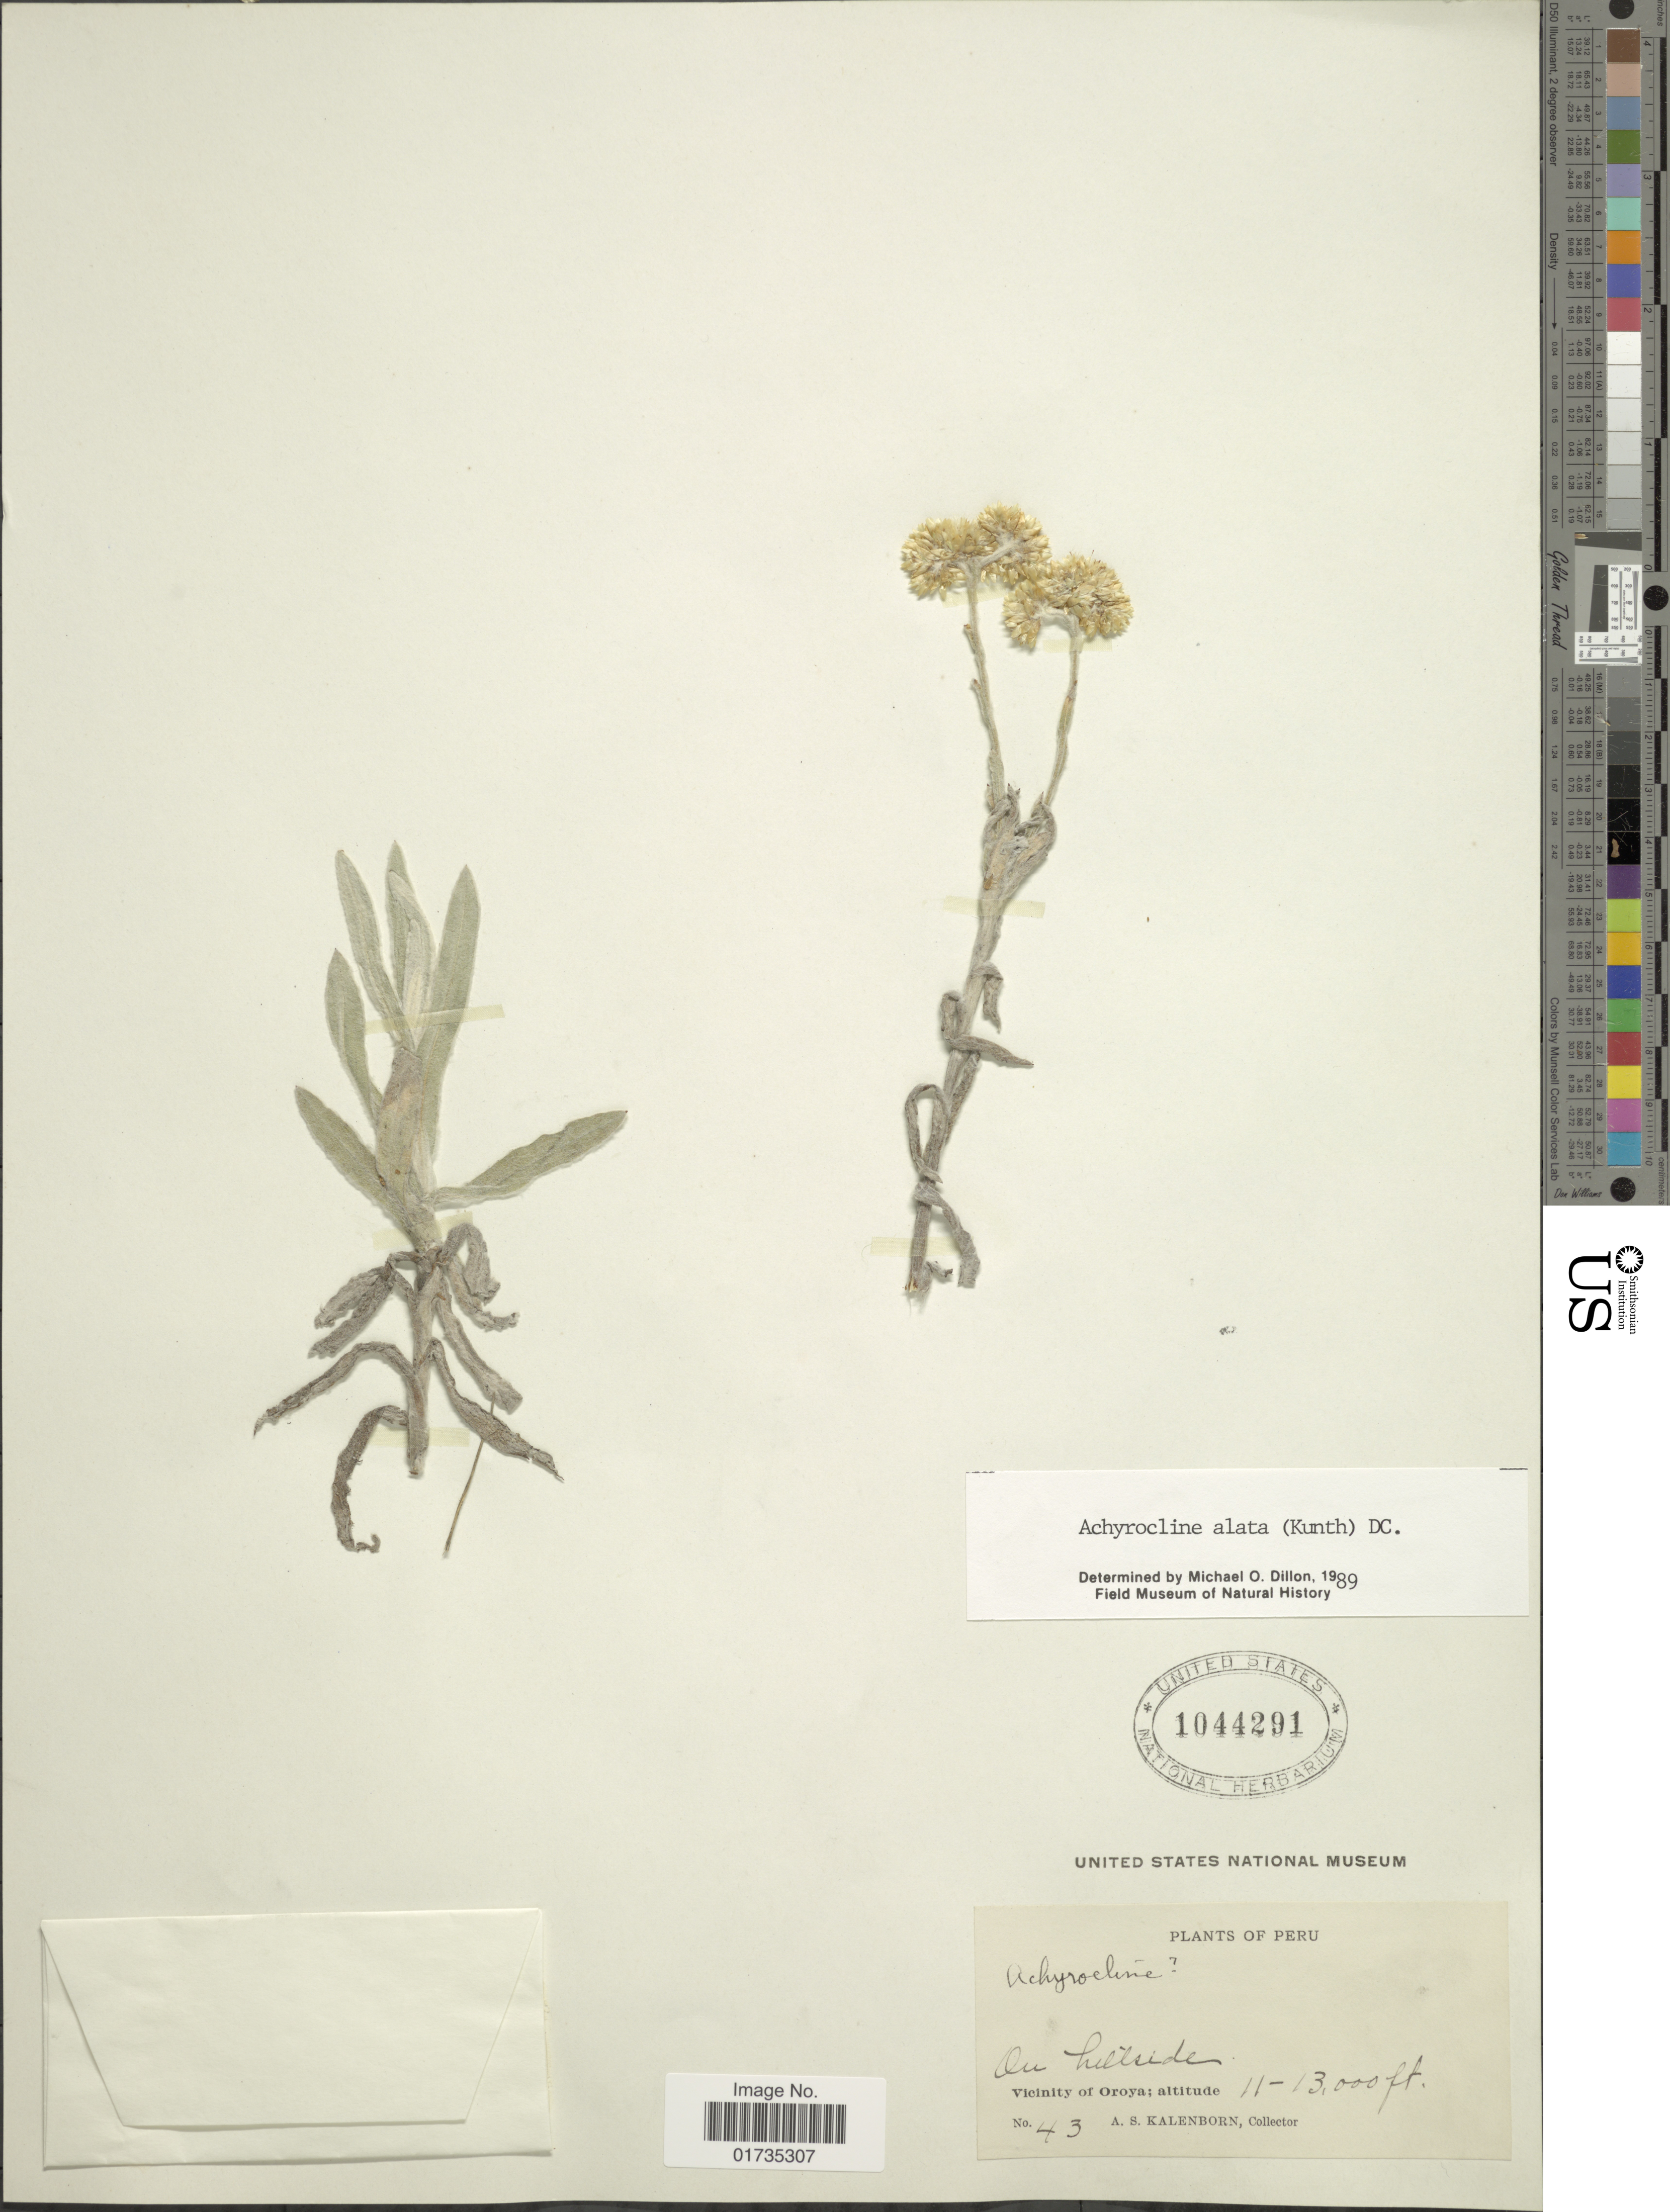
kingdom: Plantae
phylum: Tracheophyta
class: Magnoliopsida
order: Asterales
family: Asteraceae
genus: Achyrocline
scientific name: Achyrocline alata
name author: (Kunth) DC.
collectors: A. Kalenborn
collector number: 43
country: Peru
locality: Peru. on hillside. Vicinity of Oroya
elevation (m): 3353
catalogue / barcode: US 1044291